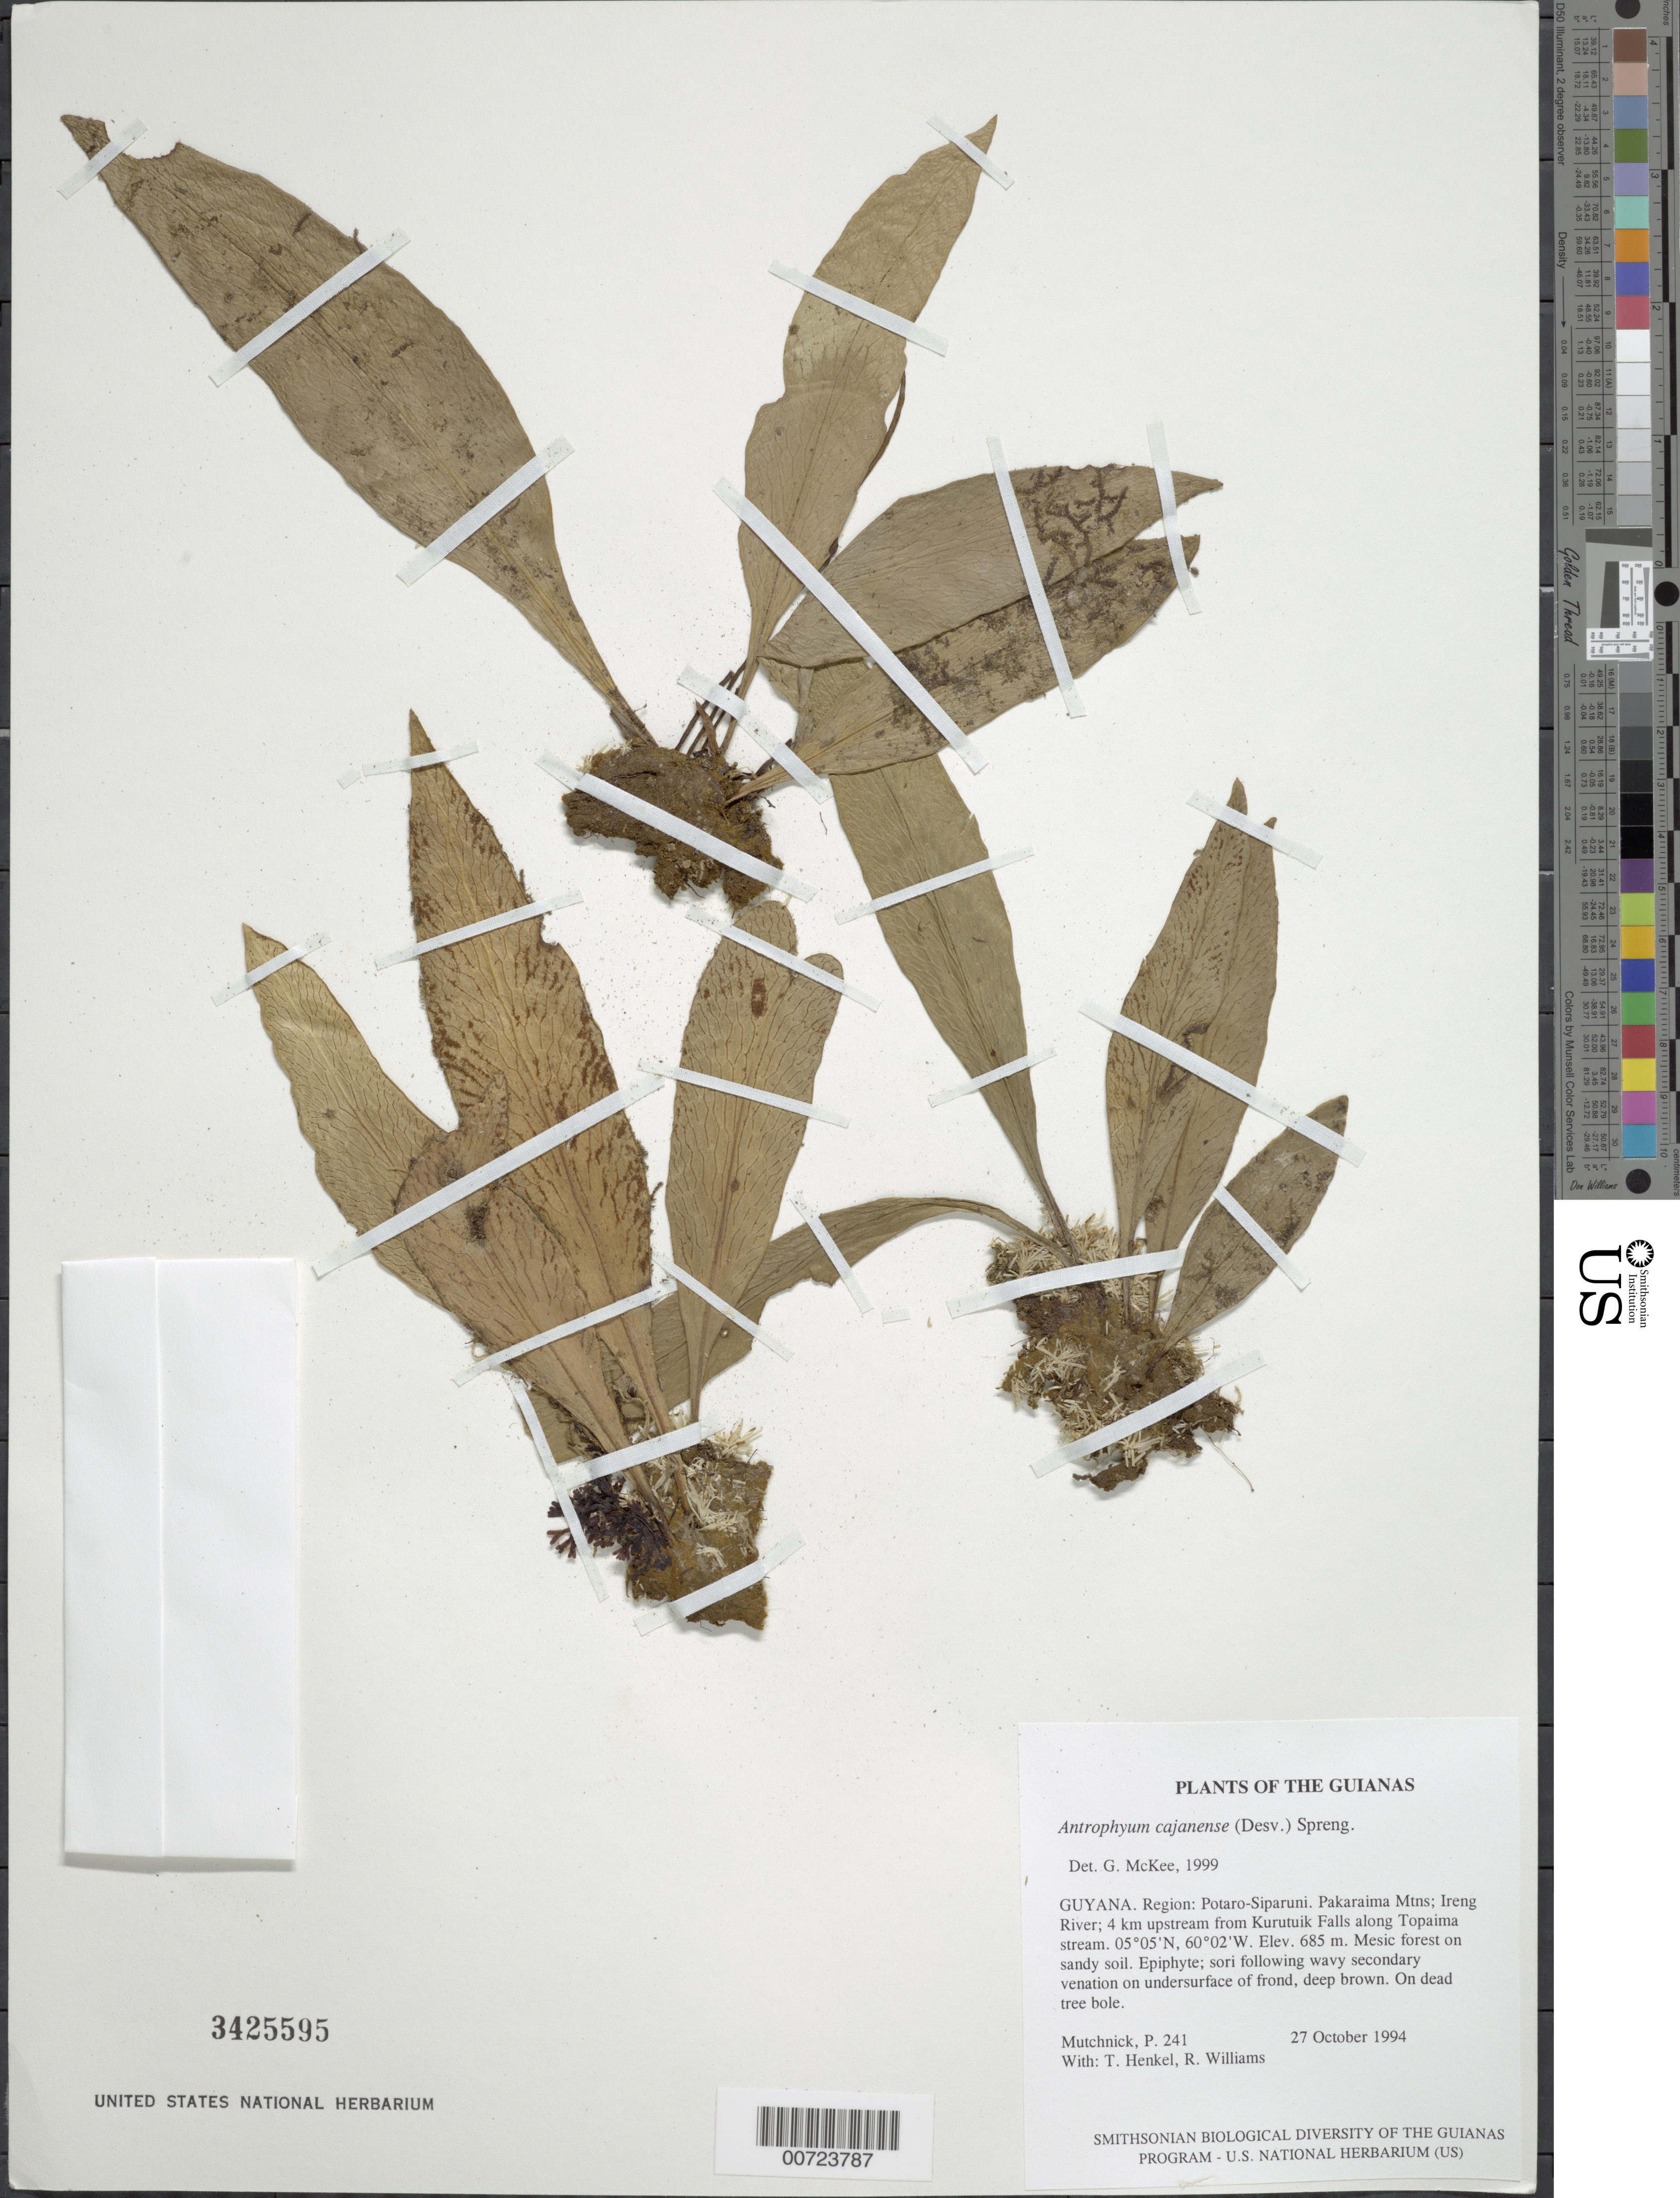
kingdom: Plantae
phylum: Tracheophyta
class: Polypodiopsida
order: Polypodiales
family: Pteridaceae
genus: Polytaenium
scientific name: Polytaenium cajenense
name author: (Desv.) Benedict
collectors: P. Mutchnick, T. Henkel & R. Williams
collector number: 241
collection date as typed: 27 October 1994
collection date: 1994-10-27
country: Guyana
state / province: Potaro-Siparuni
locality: Pakaraima Mtns; Ireng River; 4 km upstream from Kurutuik Falls along Topaima stream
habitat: Mesic forest on sandy soil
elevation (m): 685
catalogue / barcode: US 3425595